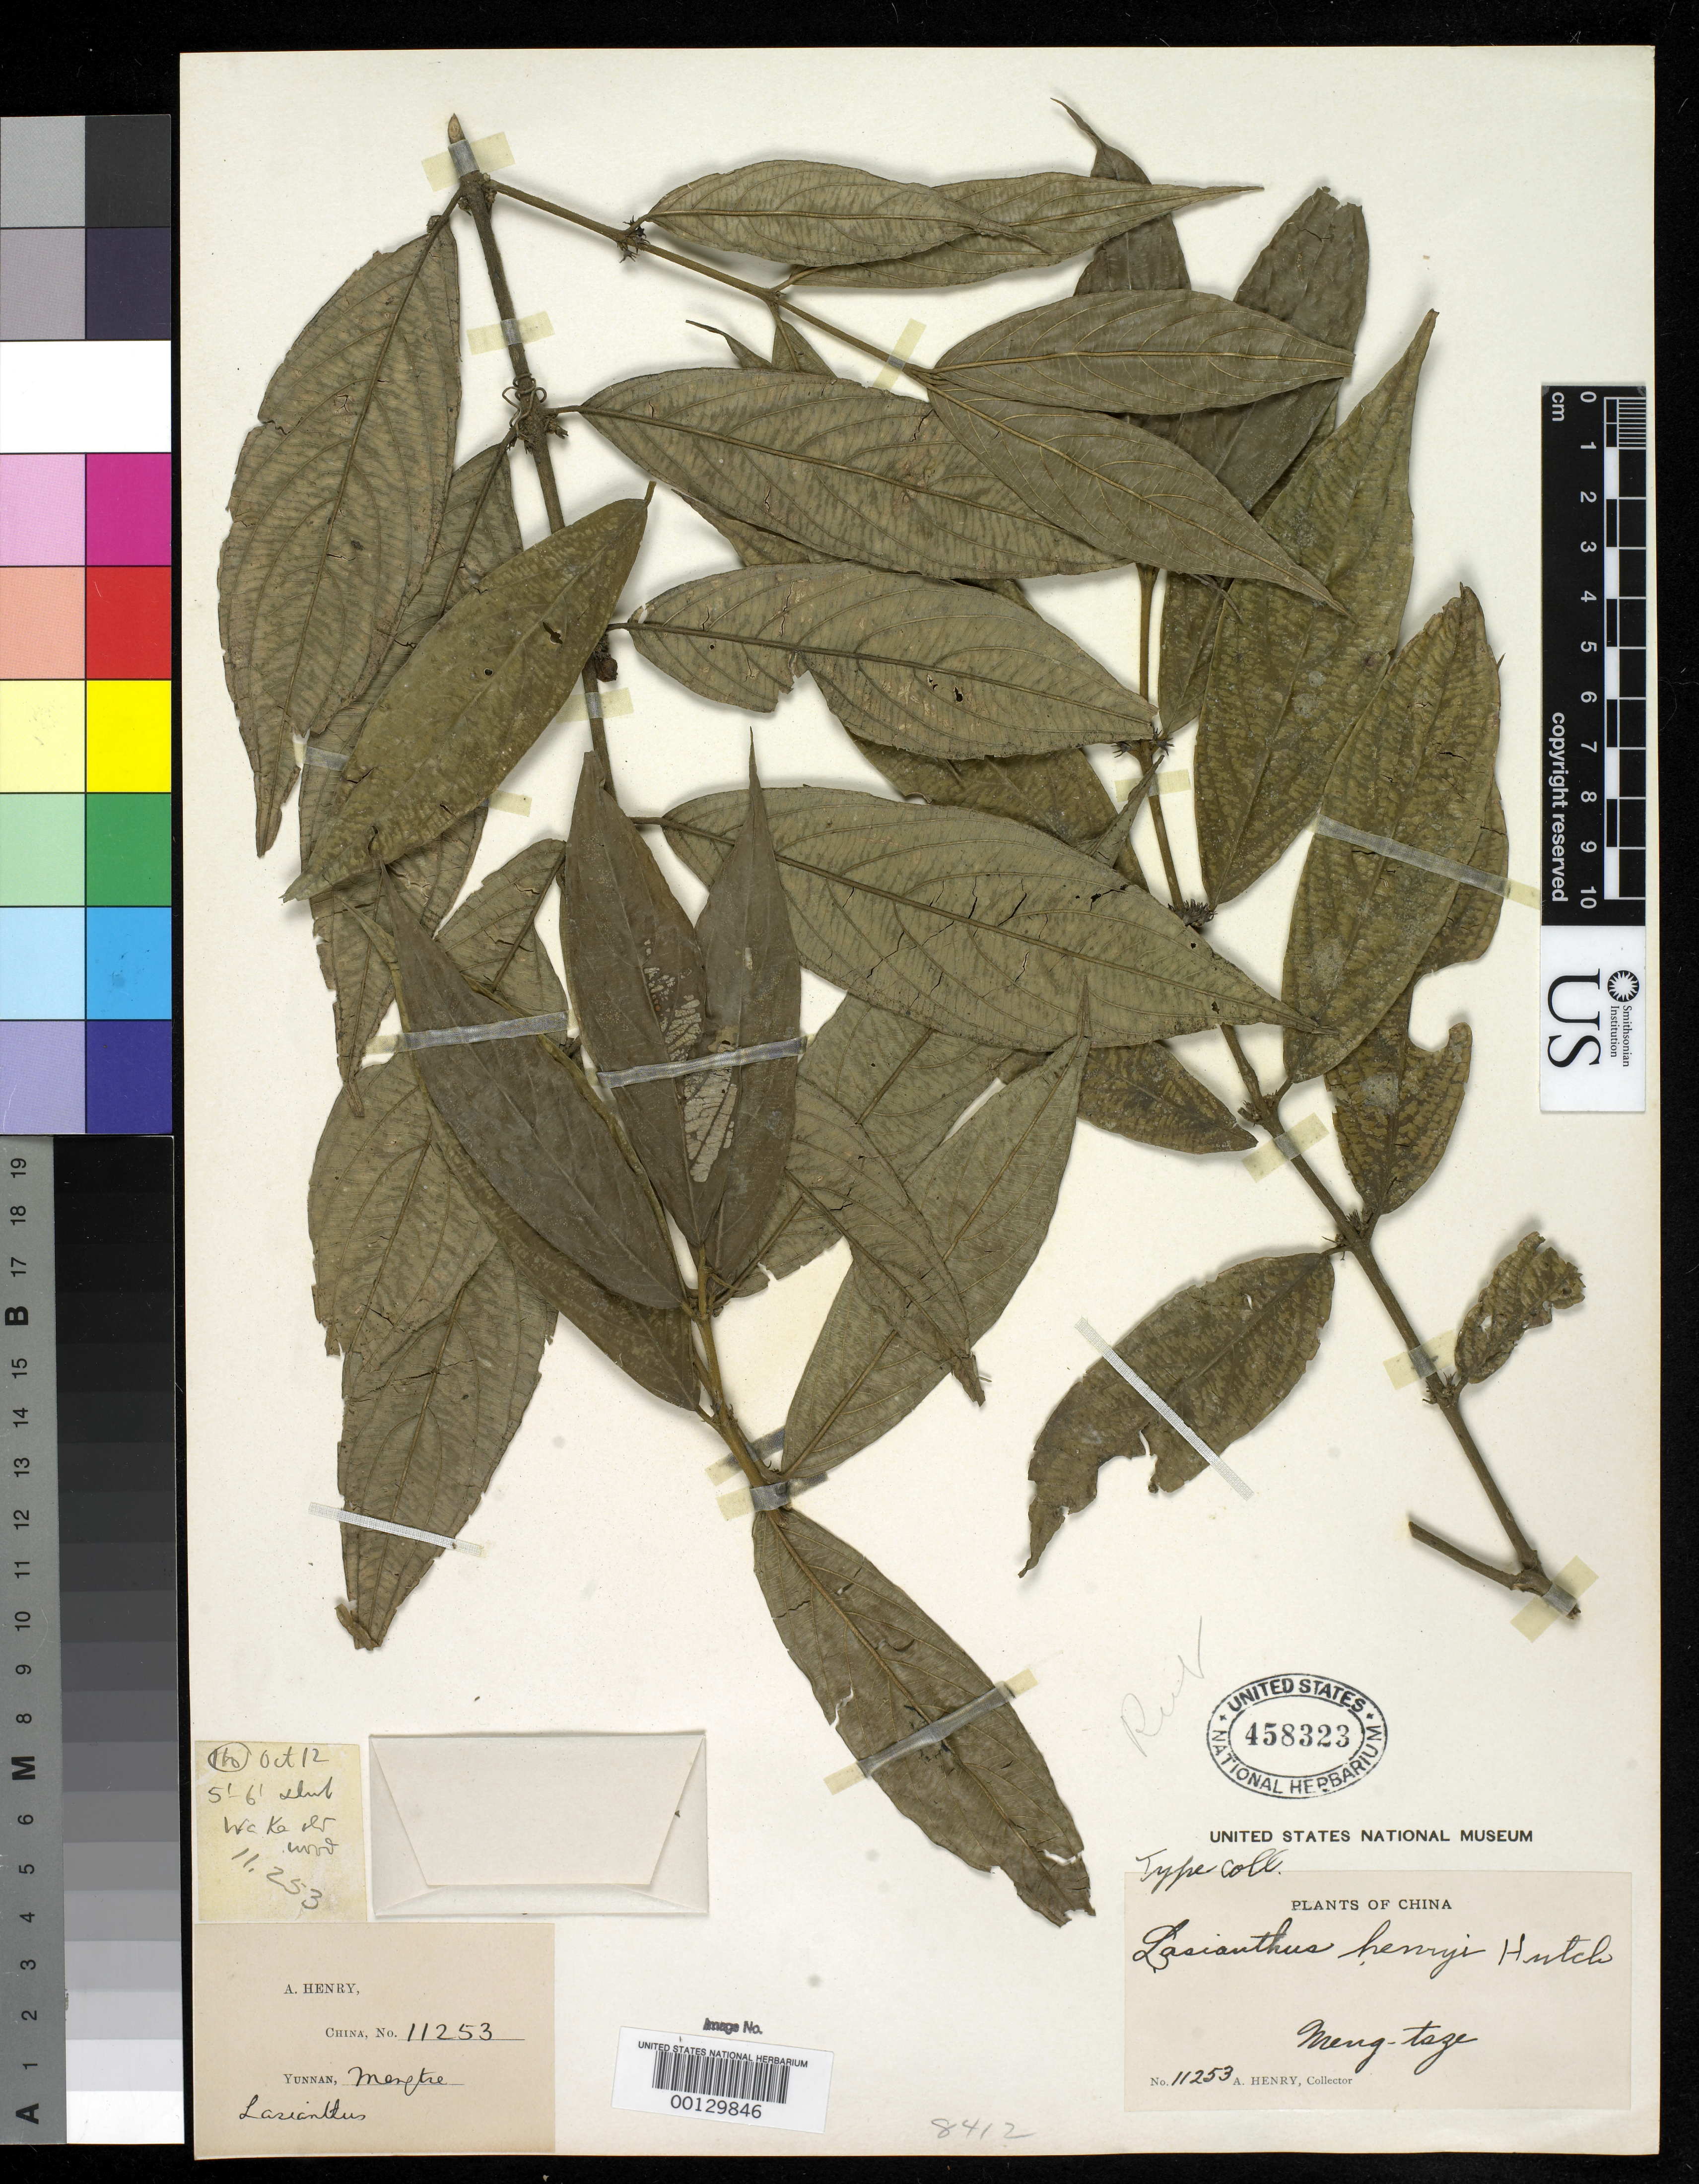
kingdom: Plantae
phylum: Tracheophyta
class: Magnoliopsida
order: Gentianales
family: Rubiaceae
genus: Lasianthus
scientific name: Lasianthus henryi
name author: Hutch. in Sarg.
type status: Isotype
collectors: A. Henry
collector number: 11253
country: China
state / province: Yunnan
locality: Meng-tsze.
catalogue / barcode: US 458323